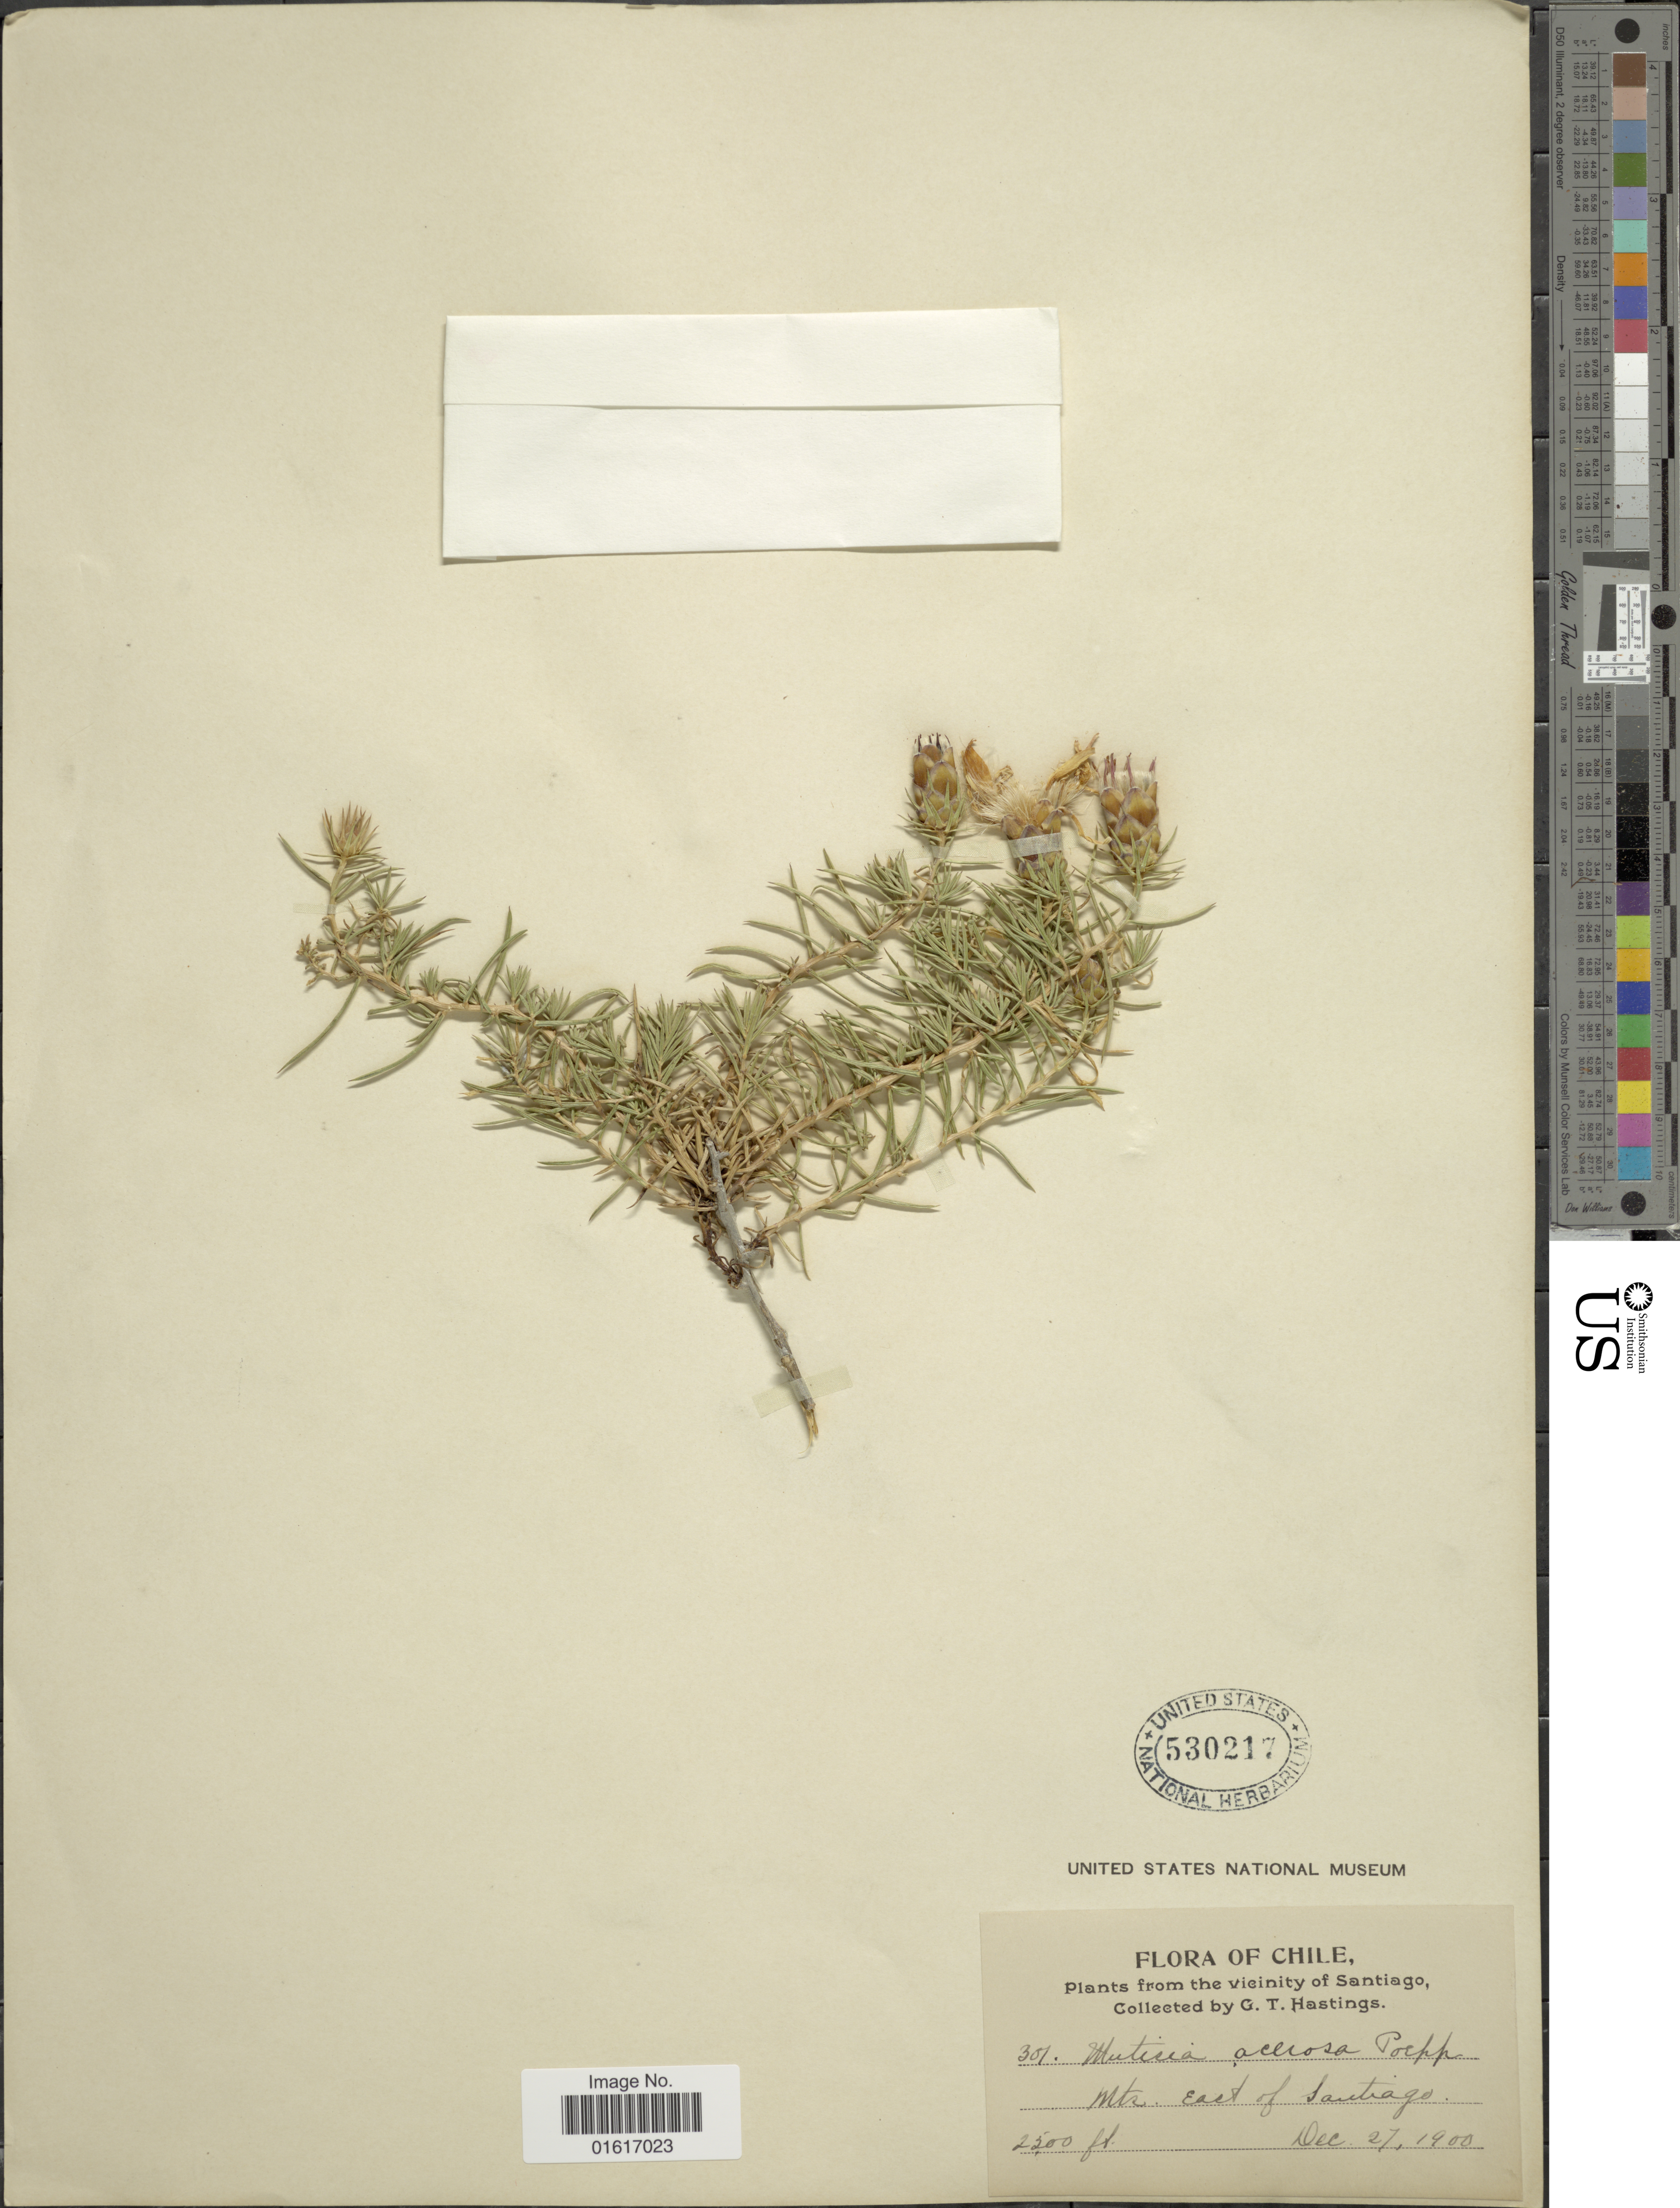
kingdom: Plantae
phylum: Tracheophyta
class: Magnoliopsida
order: Asterales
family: Asteraceae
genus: Mutisia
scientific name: Mutisia acerosa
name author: Poepp. ex Less.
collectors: G. Hastings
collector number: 301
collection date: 1900-12-27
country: Chile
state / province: Región Metropolitana (RM)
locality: Vicinity of Santiago, Mys. East of Santiago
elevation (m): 762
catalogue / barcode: US 530217